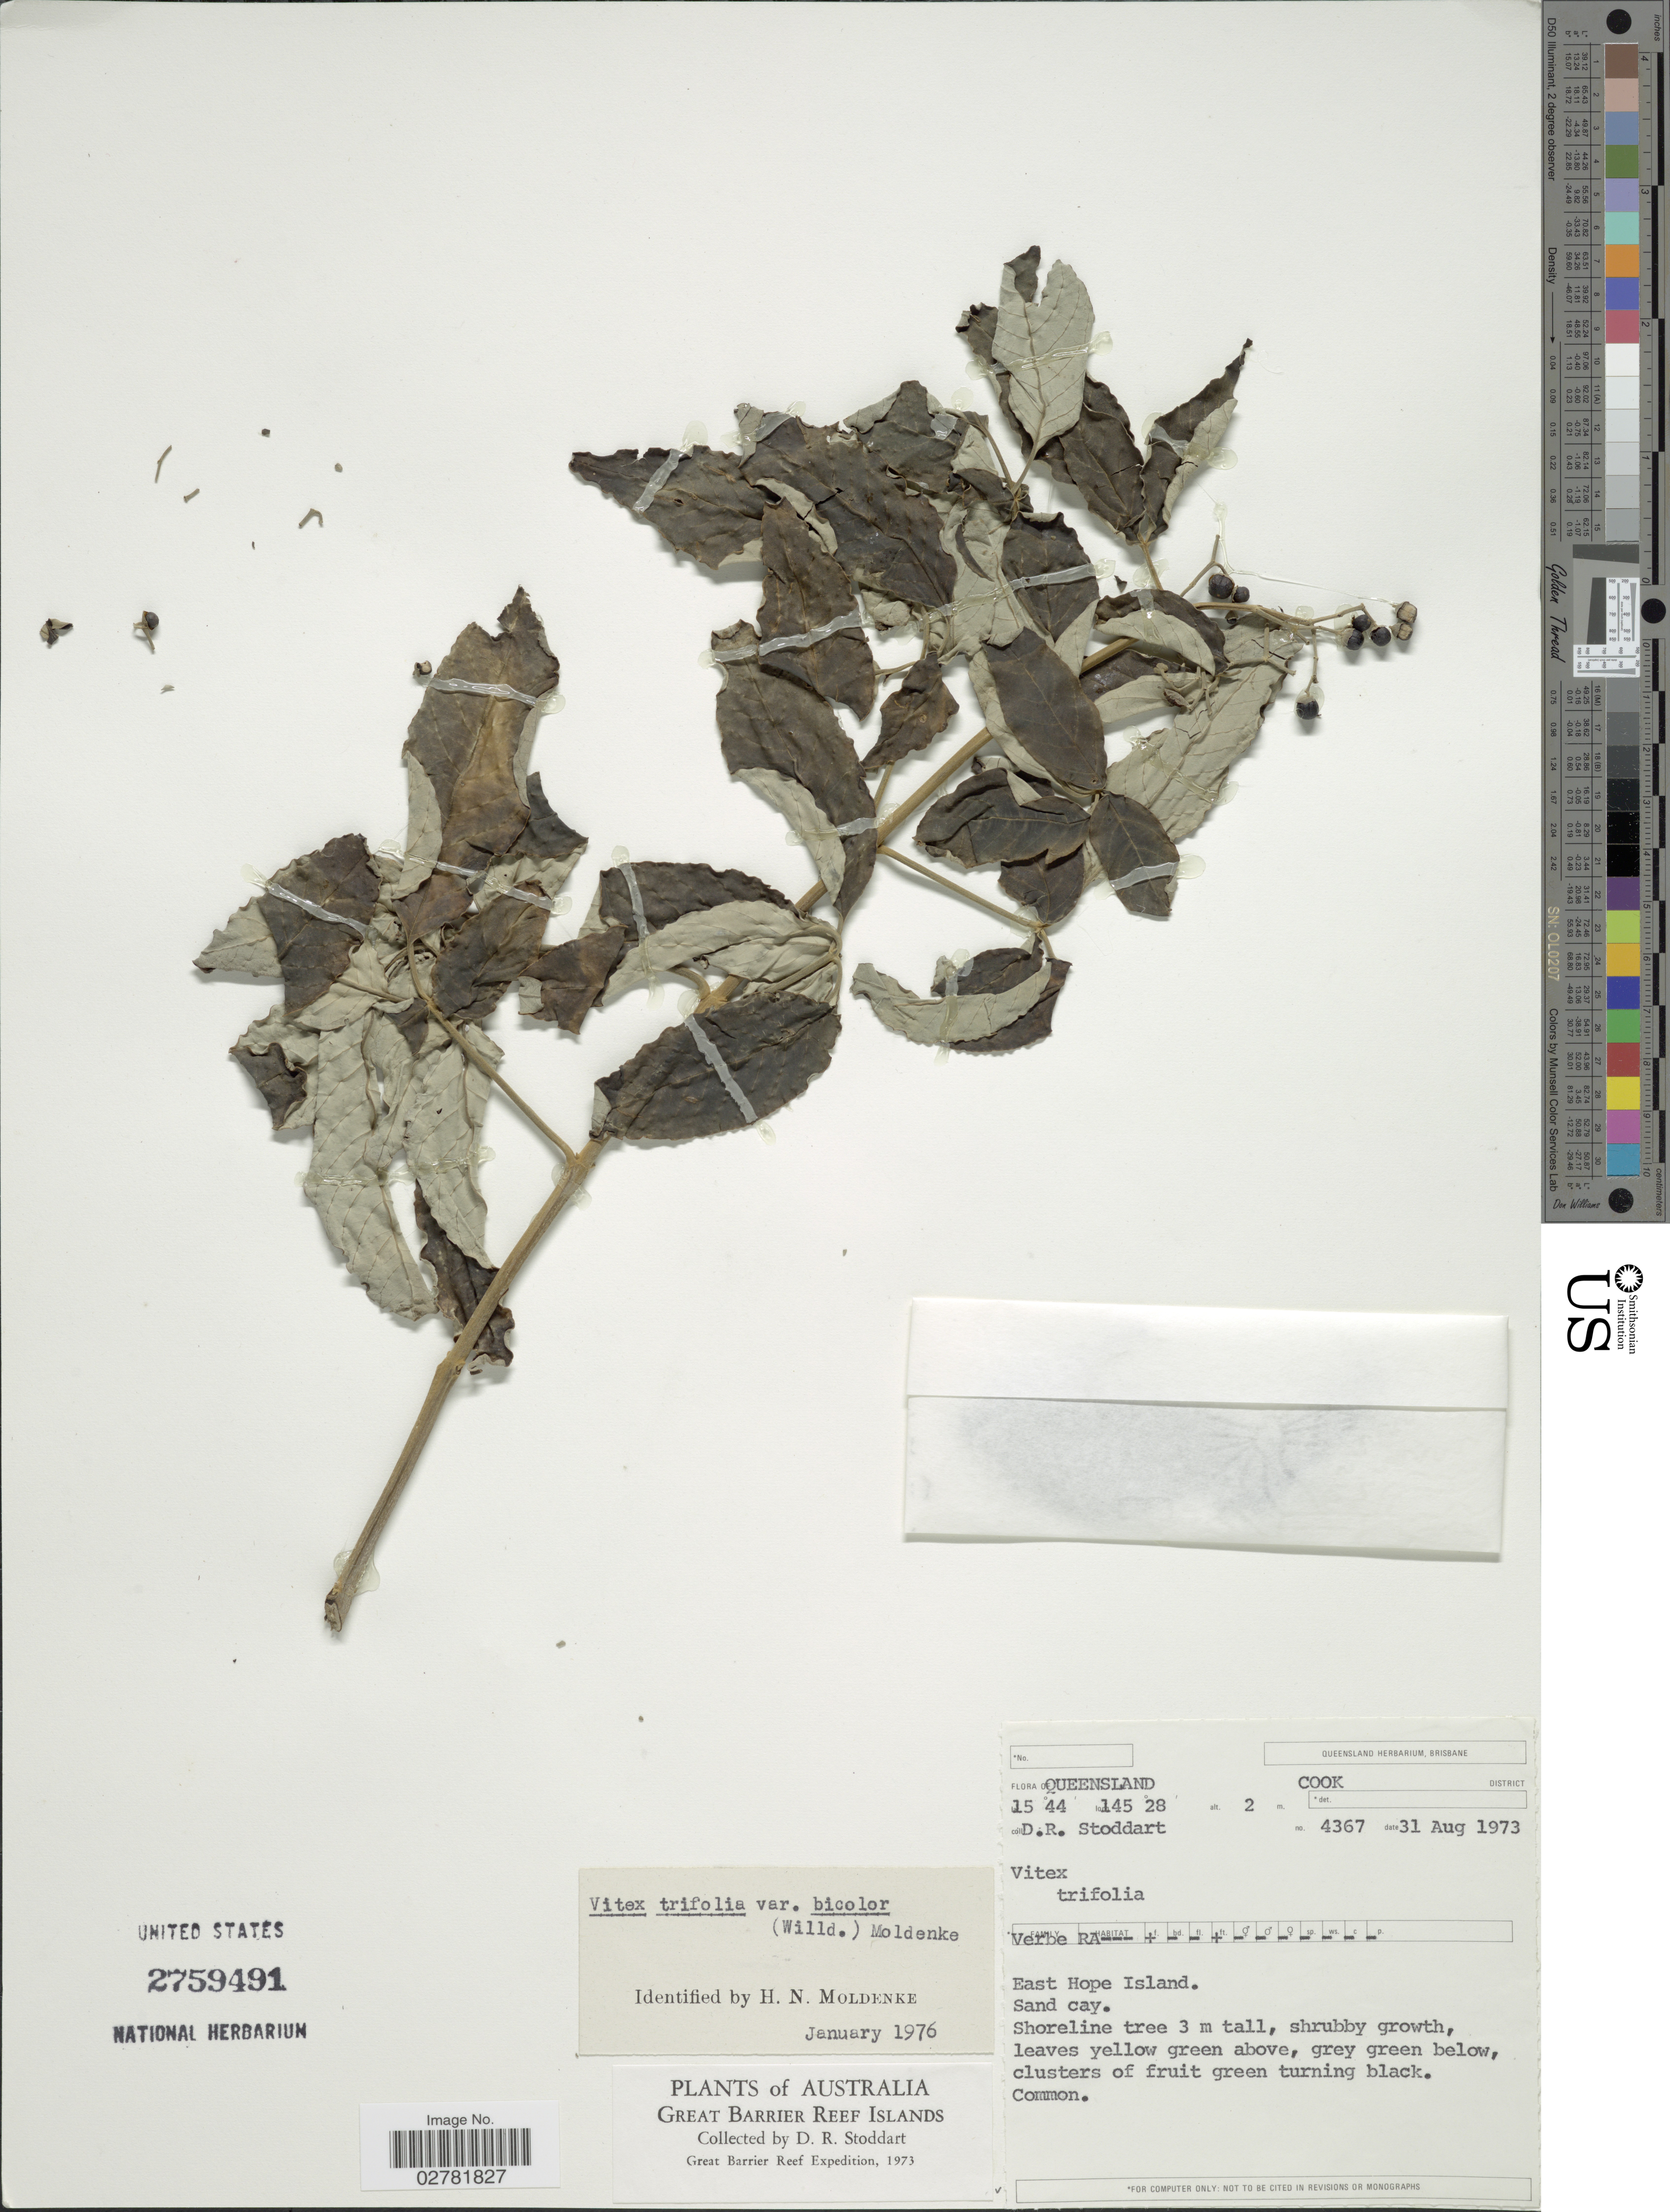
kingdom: Plantae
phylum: Tracheophyta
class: Magnoliopsida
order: Lamiales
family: Lamiaceae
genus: Vitex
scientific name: Vitex trifolia var. bicolor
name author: (Willd.) Moldenke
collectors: D. R. Stoddart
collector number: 4367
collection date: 1973-08-31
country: Australia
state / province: Queensland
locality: Great Barrier Reef Islands. Cook District. East Hope Island.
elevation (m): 2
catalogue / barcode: US 2759491